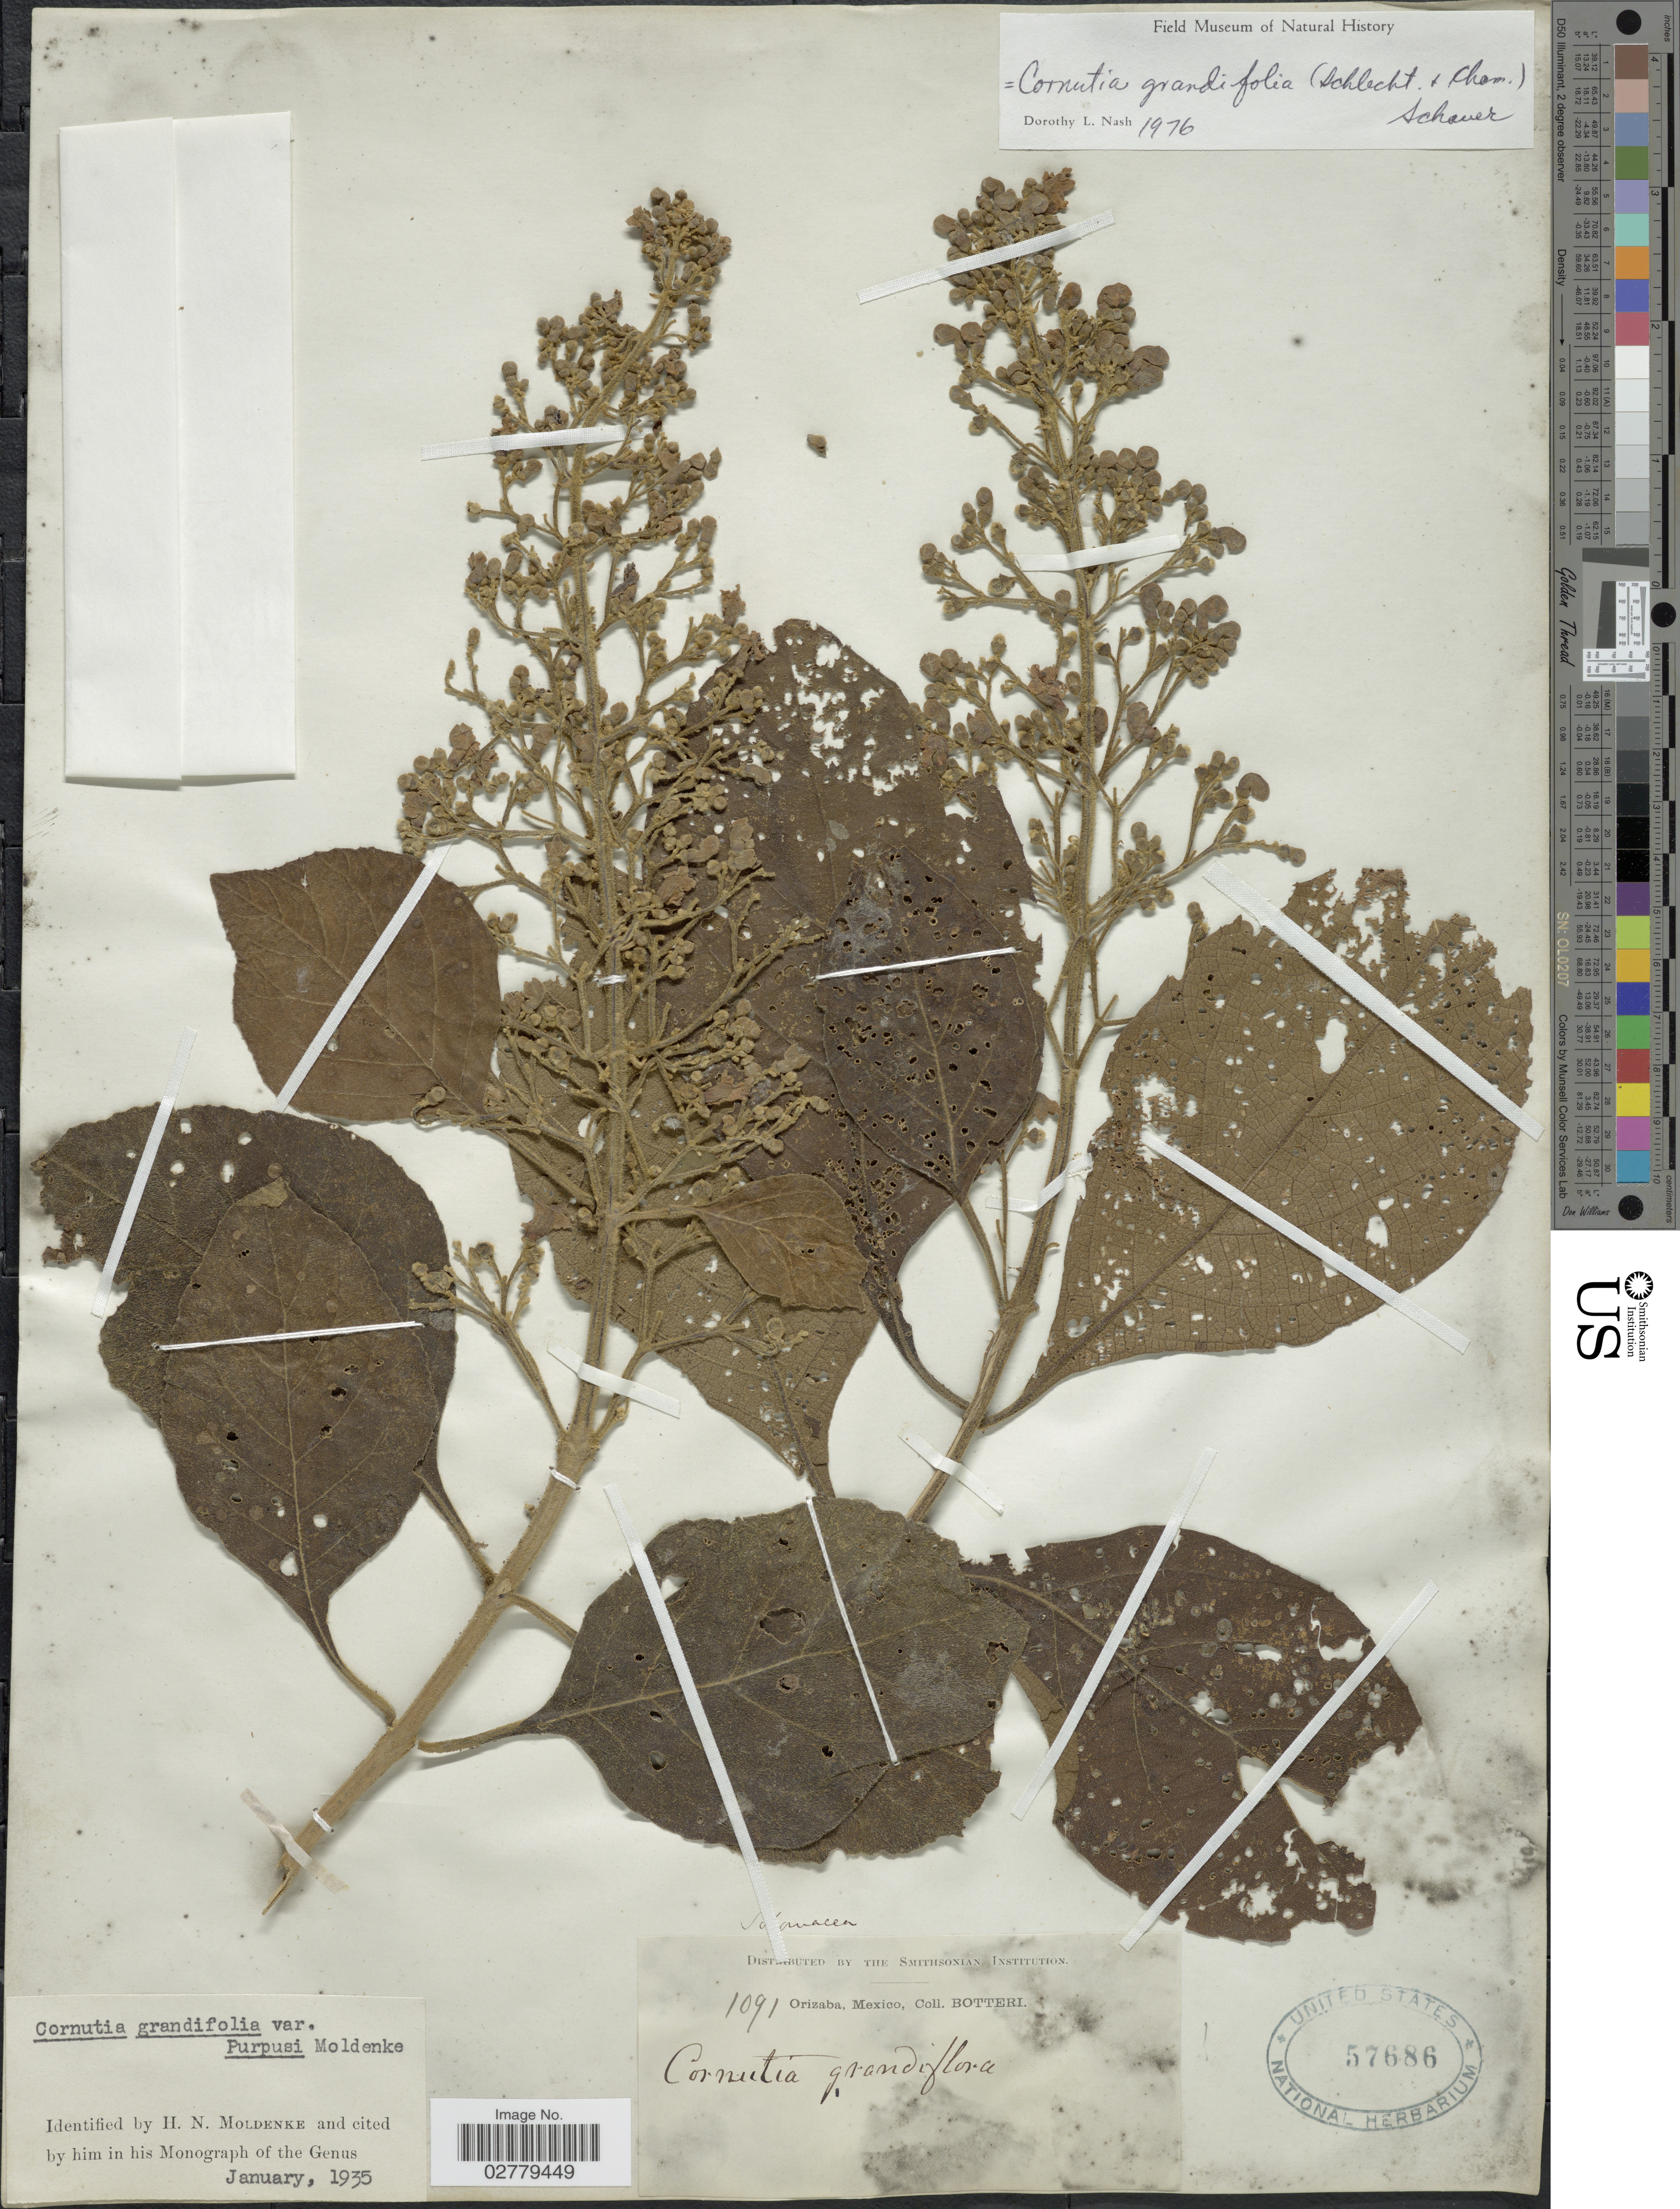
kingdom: Plantae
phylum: Tracheophyta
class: Magnoliopsida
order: Lamiales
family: Lamiaceae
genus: Cornutia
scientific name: Cornutia grandifolia var. purpusii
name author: Moldenke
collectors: -. Botteri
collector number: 1091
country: Mexico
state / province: Veracruz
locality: Orizaba.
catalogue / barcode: US 57686